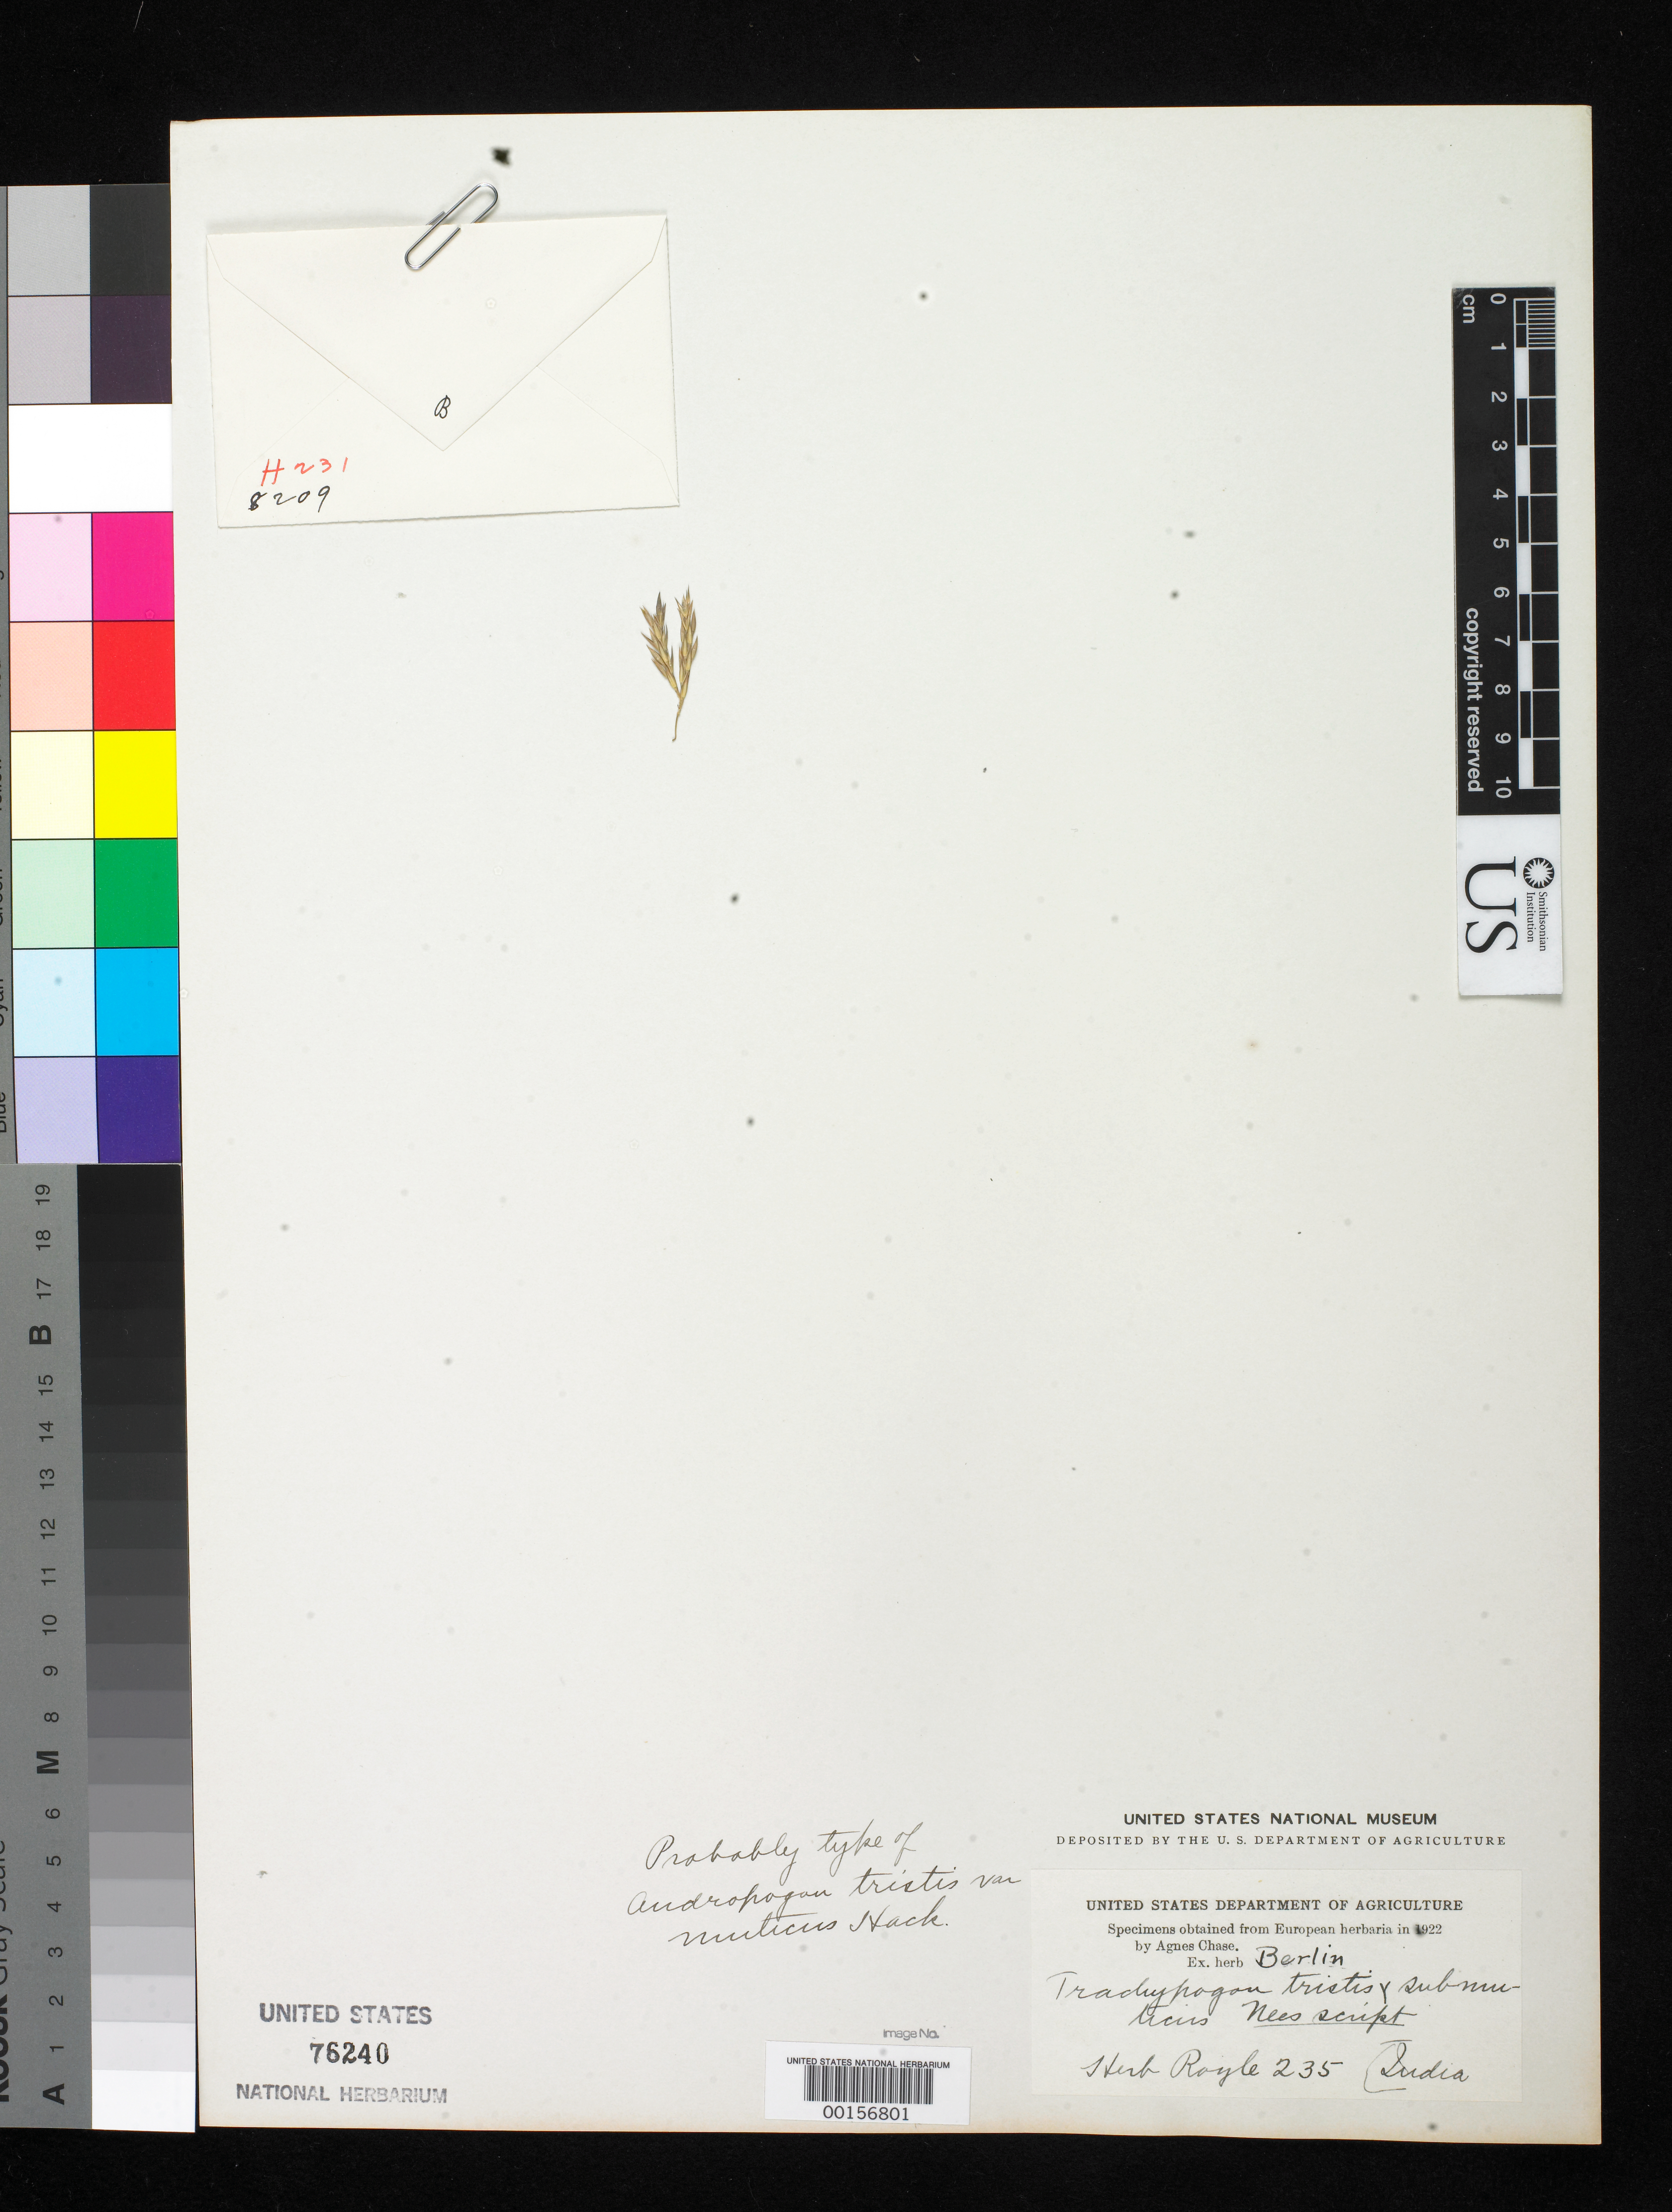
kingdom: Plantae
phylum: Tracheophyta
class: Liliopsida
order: Poales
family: Poaceae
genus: Andropogon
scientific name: Andropogon tristis var. muticus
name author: Hack. in A. DC.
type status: Type Fragment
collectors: ex herb. Berlin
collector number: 235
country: India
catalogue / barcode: US 76240